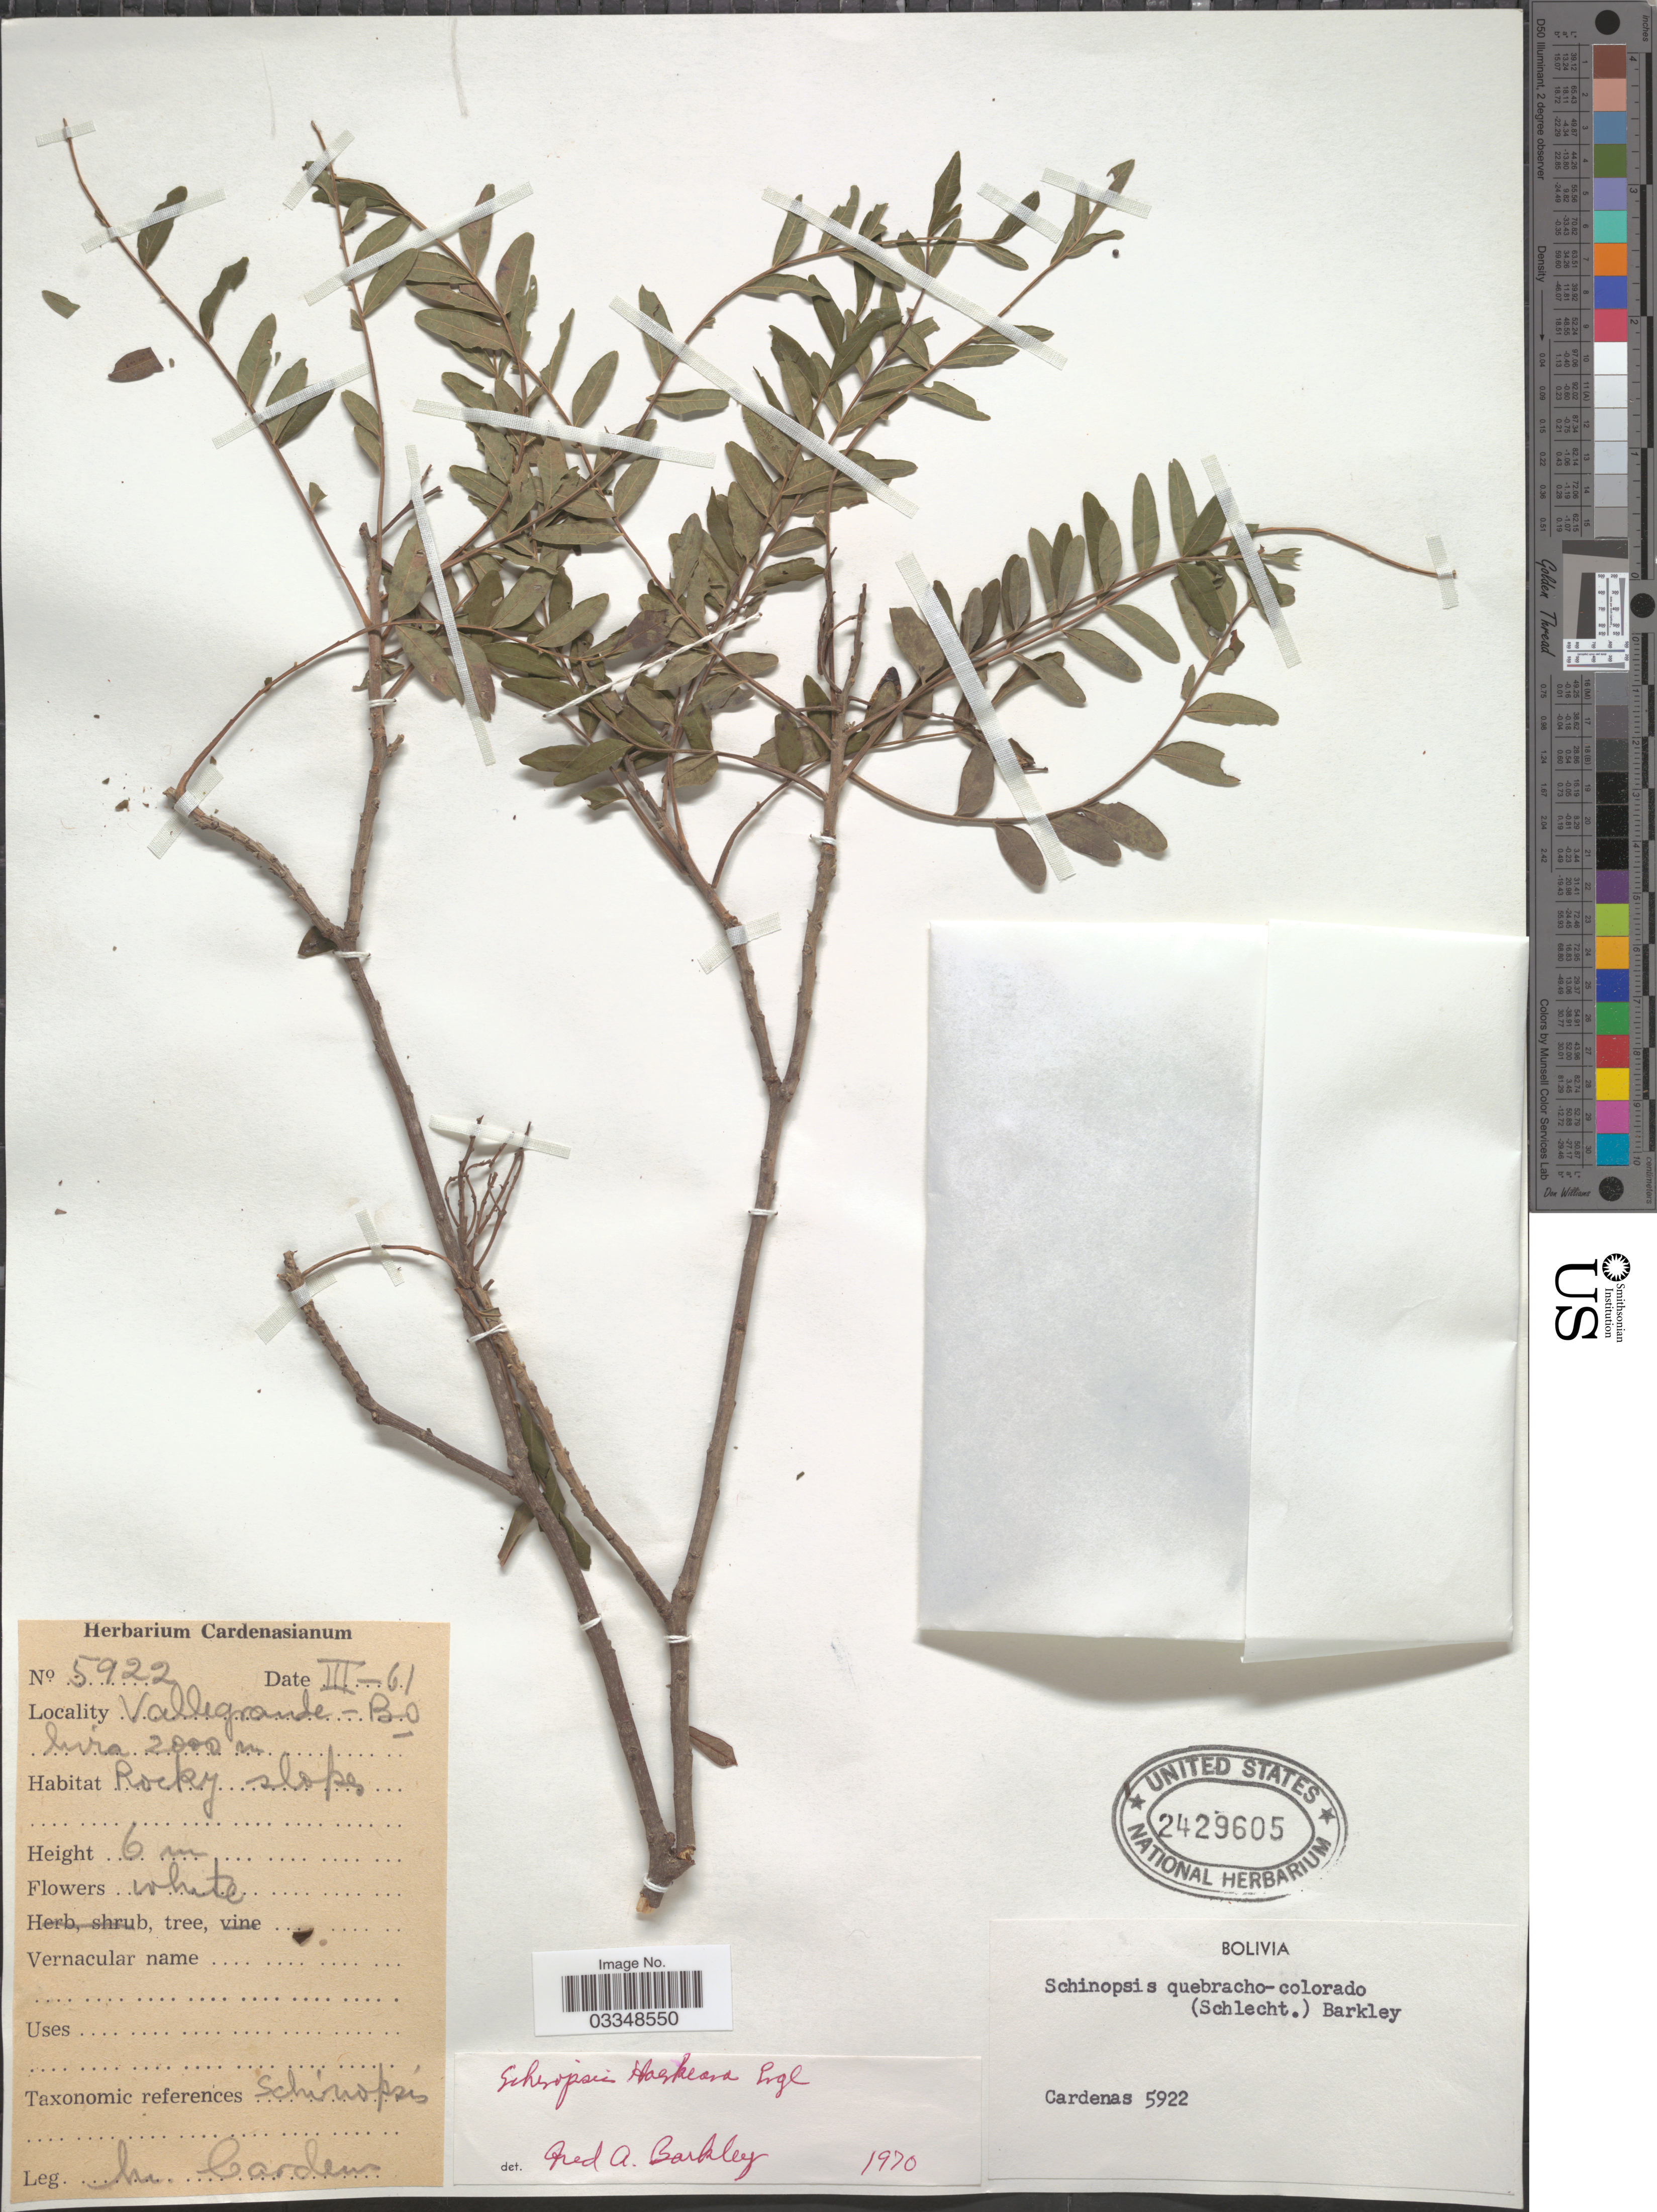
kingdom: Plantae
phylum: Tracheophyta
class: Magnoliopsida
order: Sapindales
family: Anacardiaceae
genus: Schinopsis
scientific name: Schinopsis haenkeana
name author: Engl.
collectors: M. Cárdenas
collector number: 5922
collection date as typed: Transcribed d/m/y: /3/61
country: Bolivia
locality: Vallegrande.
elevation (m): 2000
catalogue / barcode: US 2429605